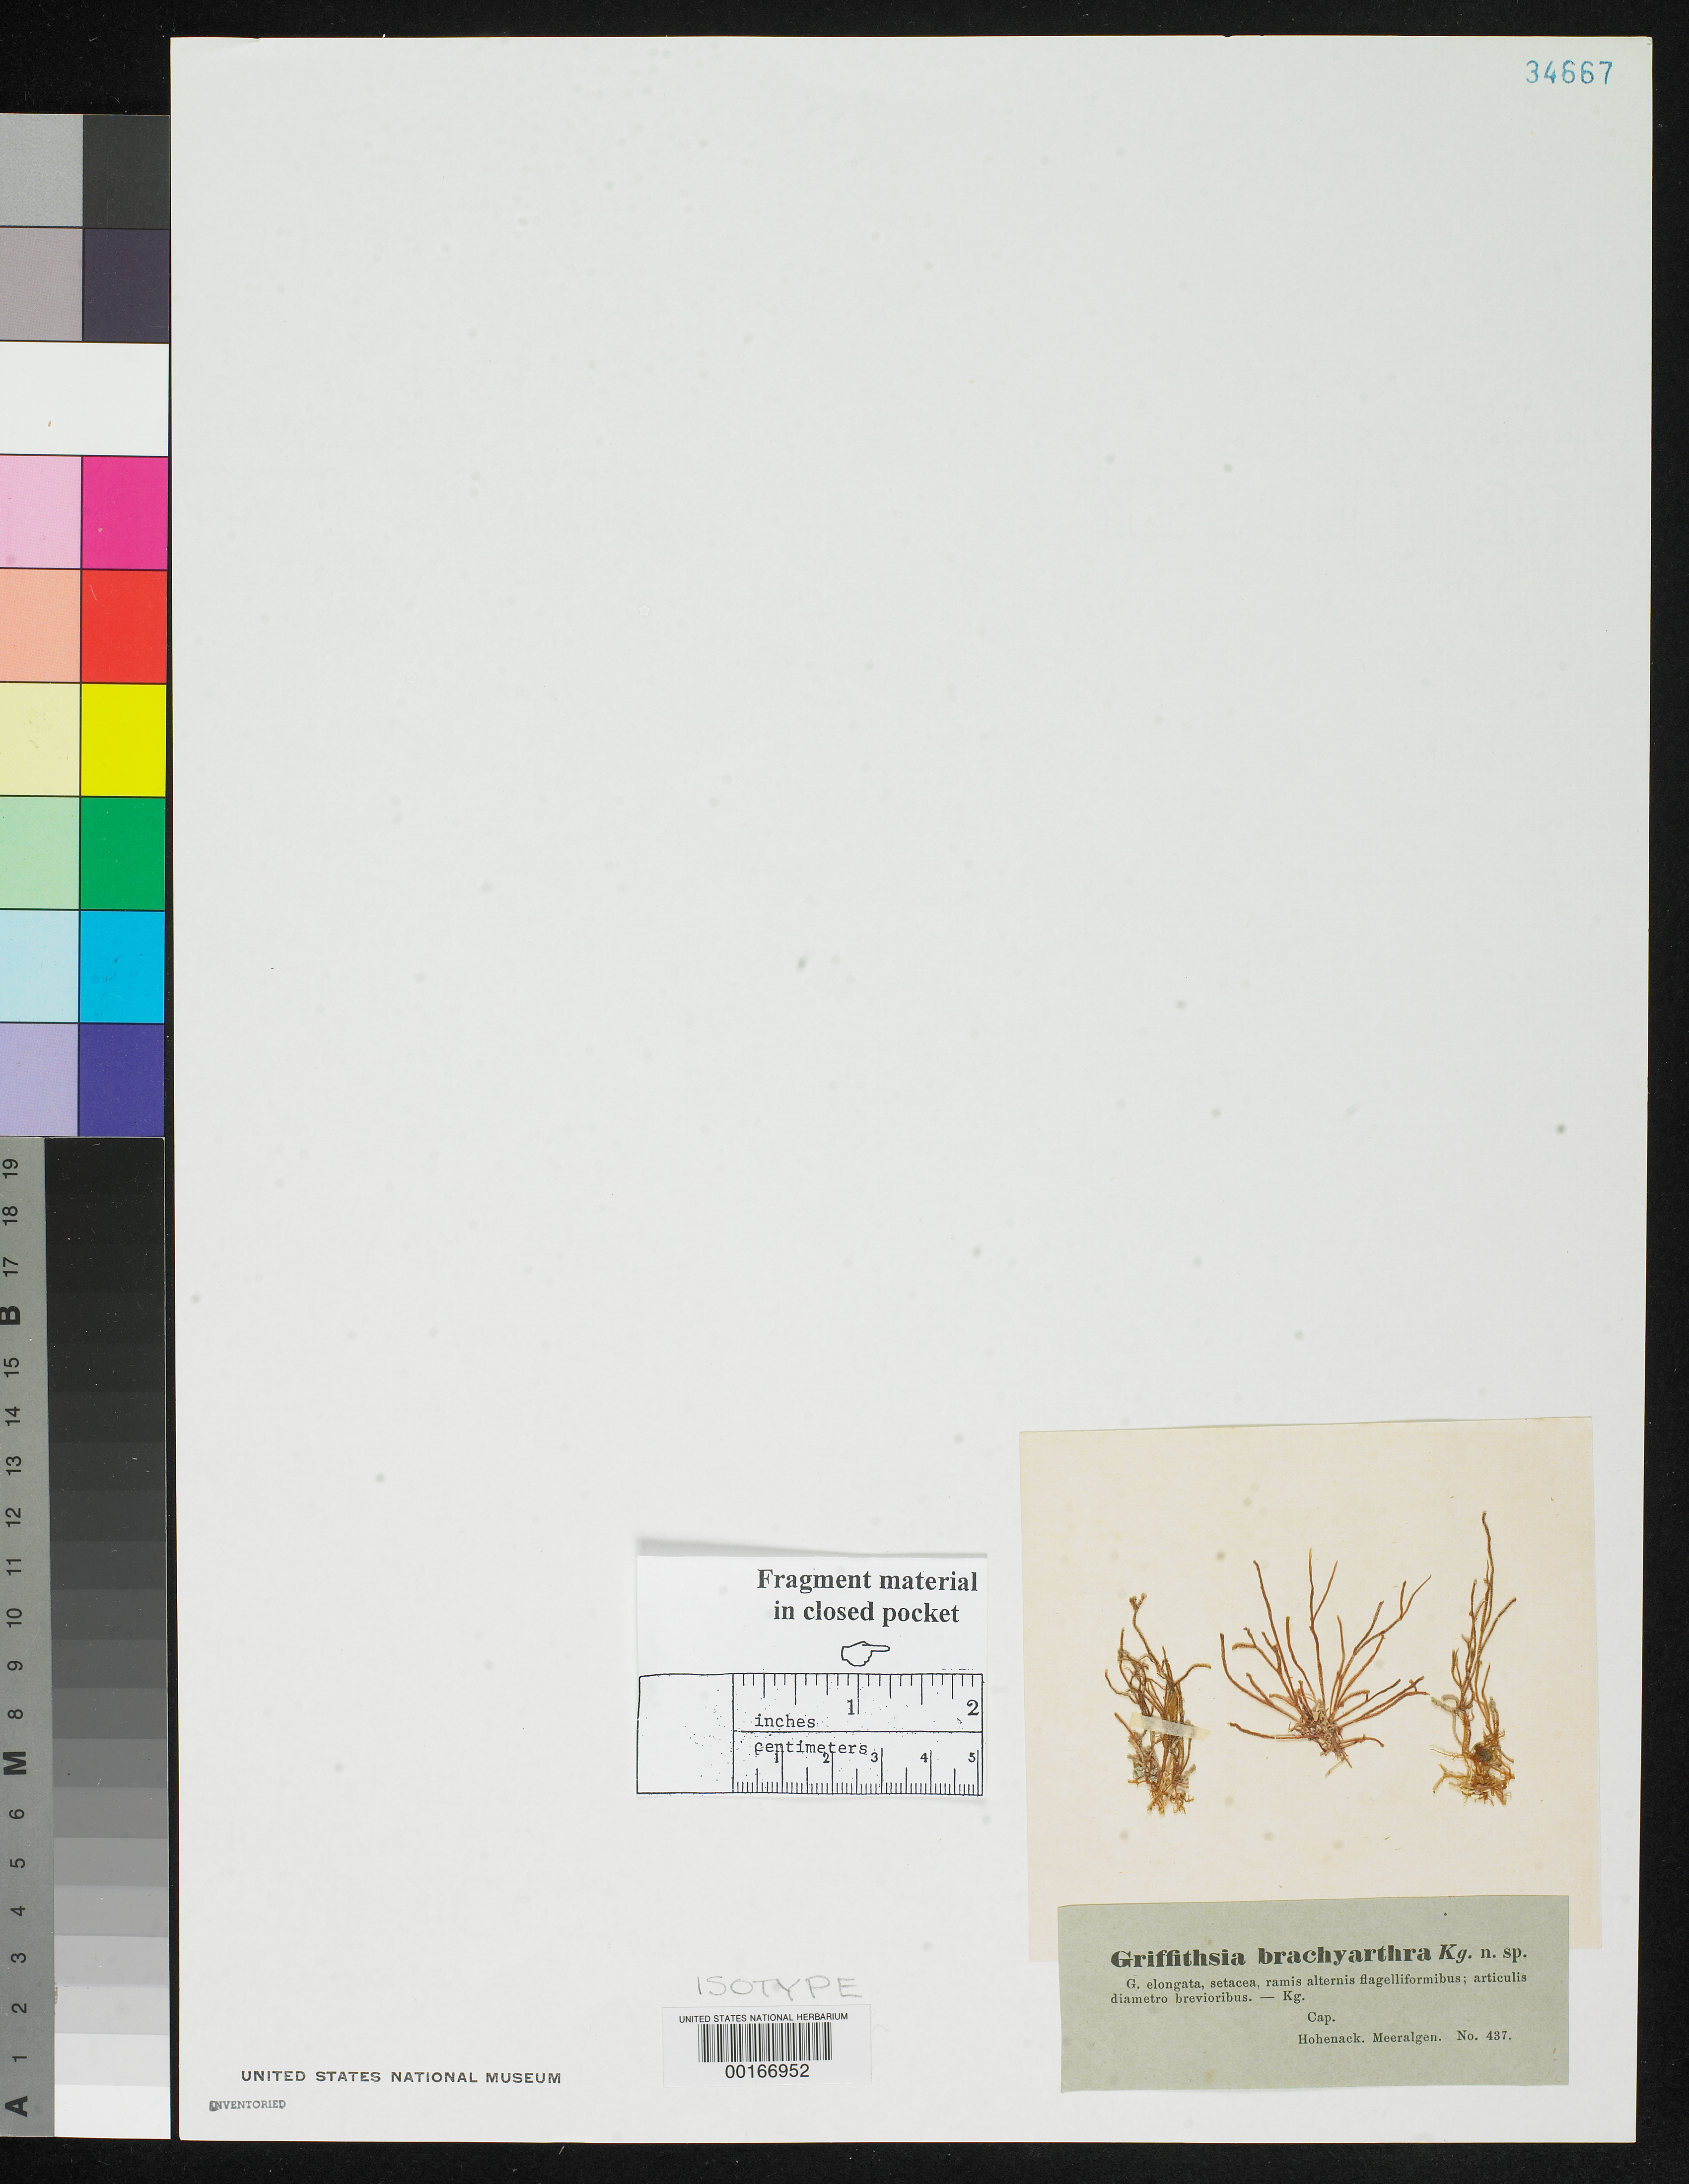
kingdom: Plantae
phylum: Rhodophyta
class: Florideophyceae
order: Ceramiales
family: Wrangeliaceae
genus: Griffithsia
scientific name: Griffithsia brachyarthra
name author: Kütz. in Hohen.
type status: Isotype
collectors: R. F. Hohenacker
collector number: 437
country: South Africa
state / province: Western Cape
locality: Cape of Good Hope.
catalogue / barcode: US 34667